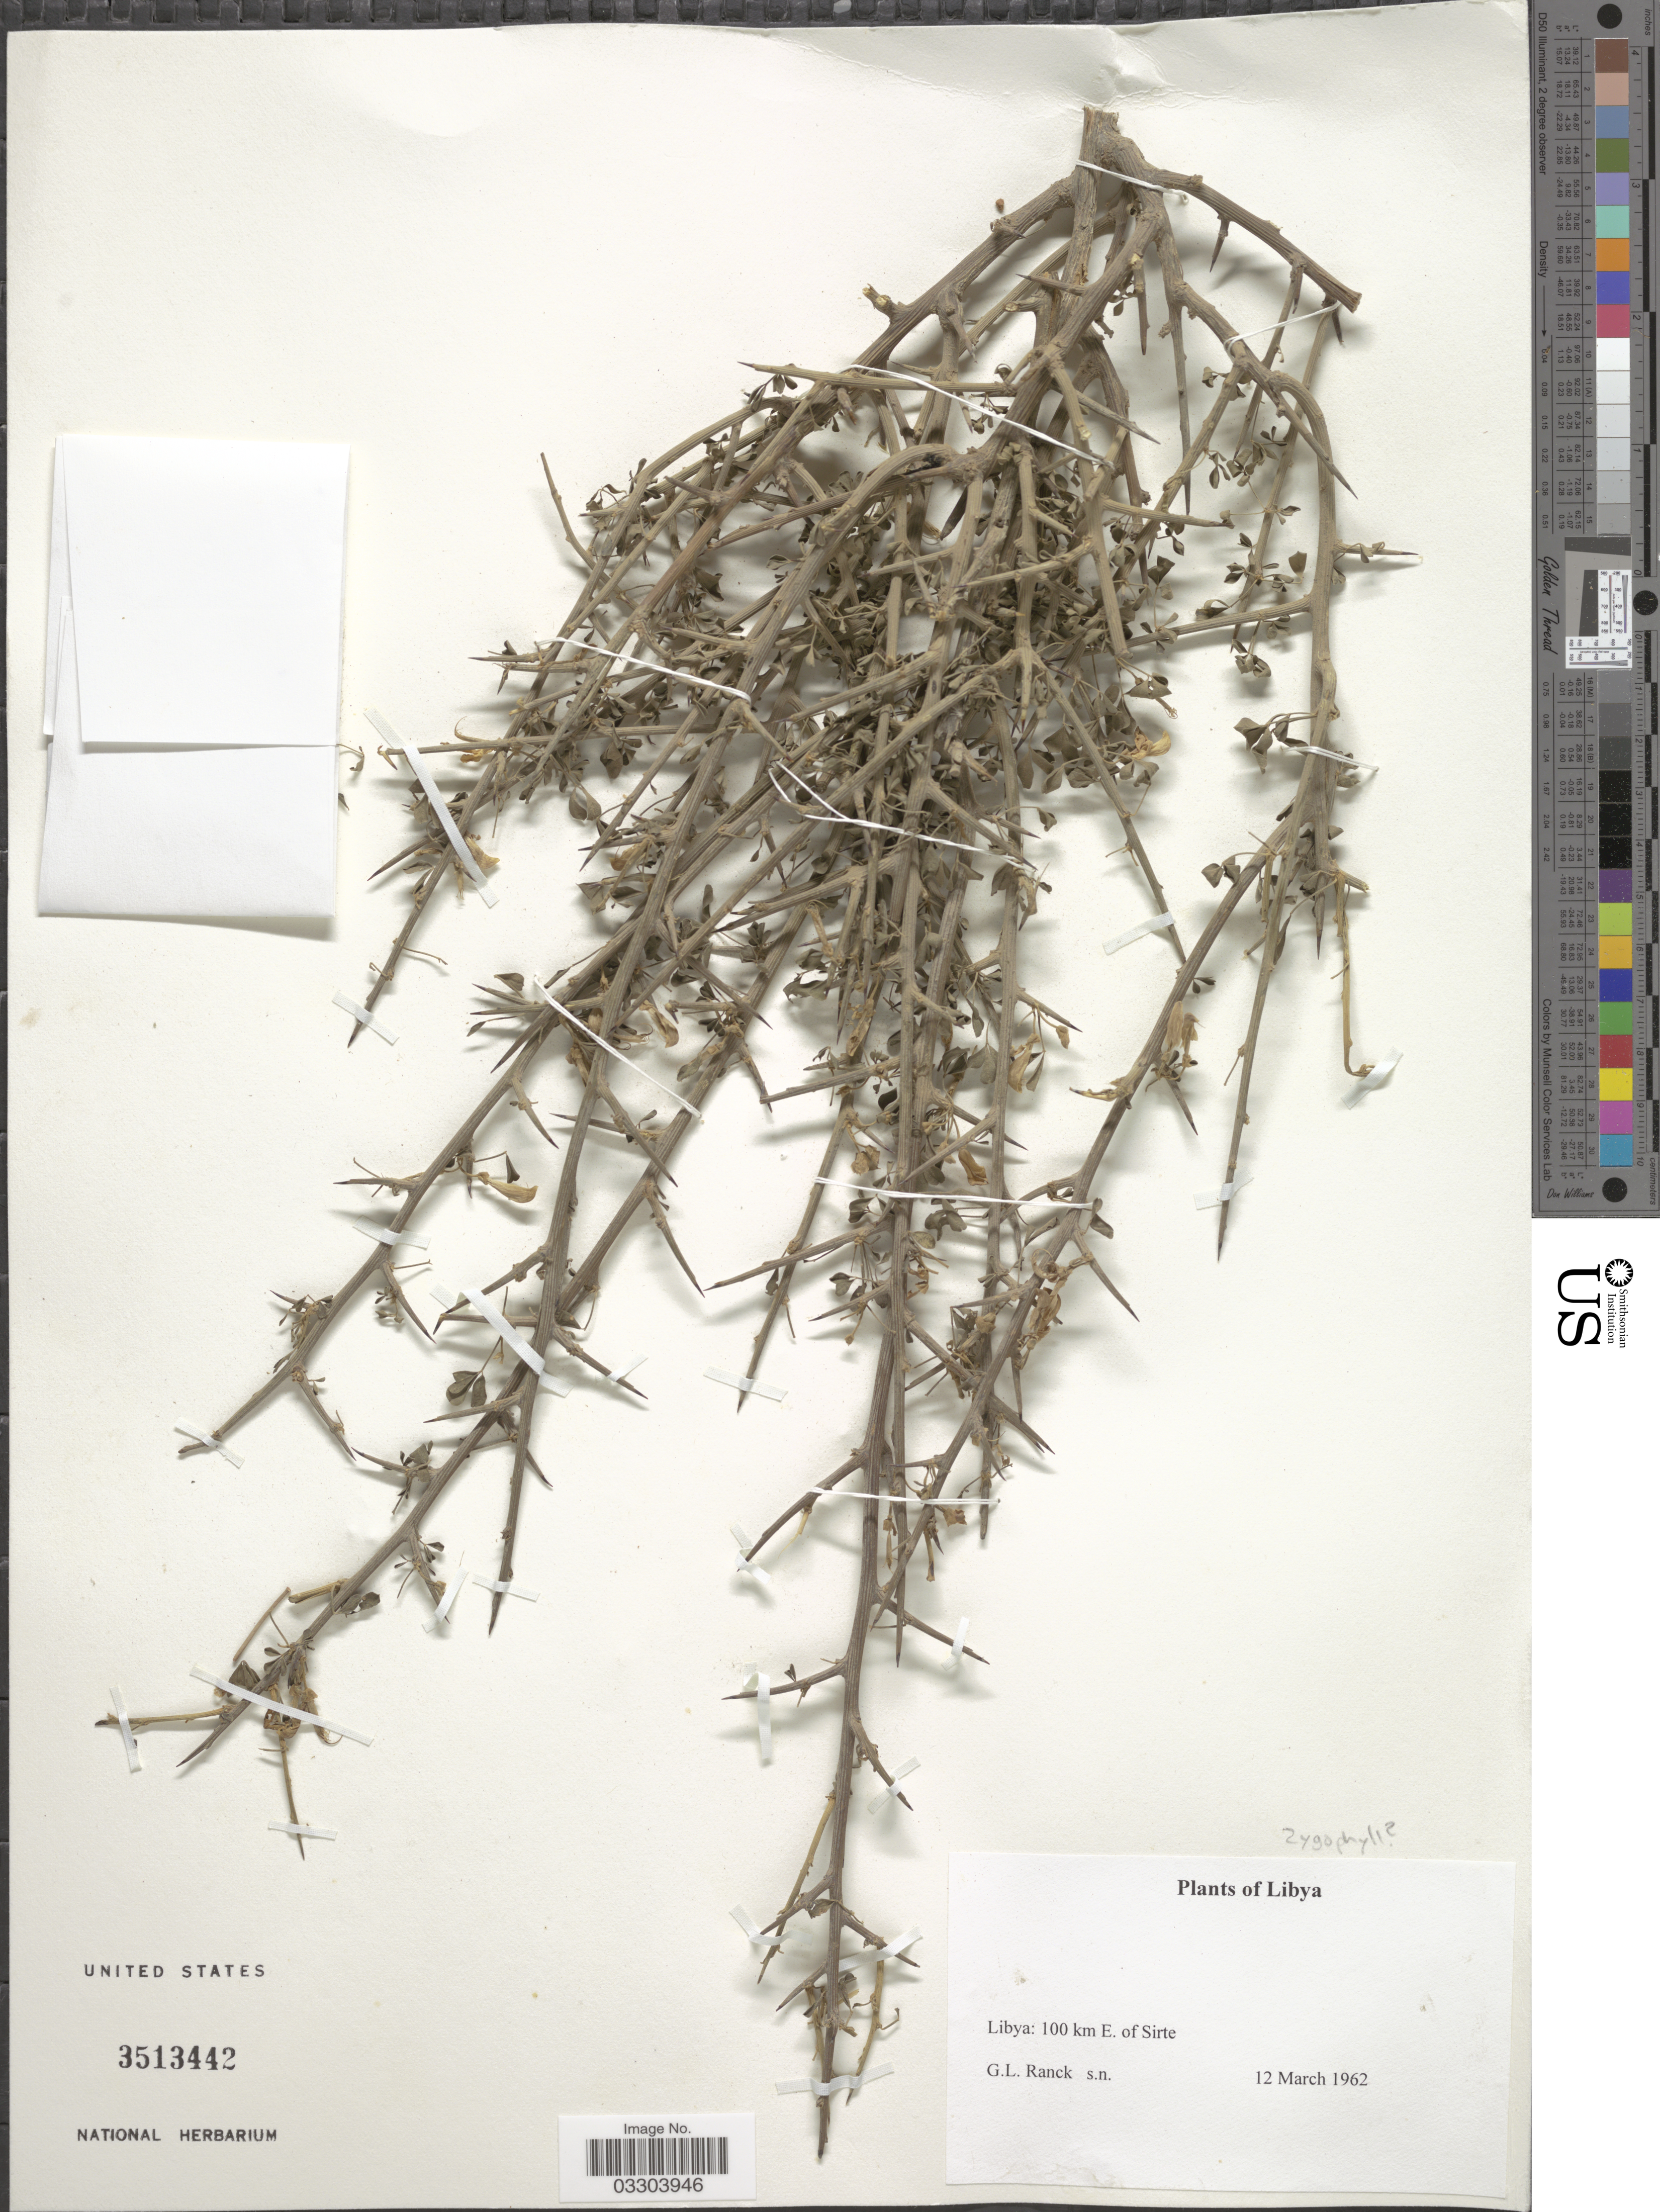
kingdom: Plantae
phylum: Tracheophyta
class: Magnoliopsida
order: Zygophyllales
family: Zygophyllaceae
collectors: G. Ranck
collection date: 1962-03-12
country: Libya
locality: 100 km E. of Sirte.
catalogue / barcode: US 3513442